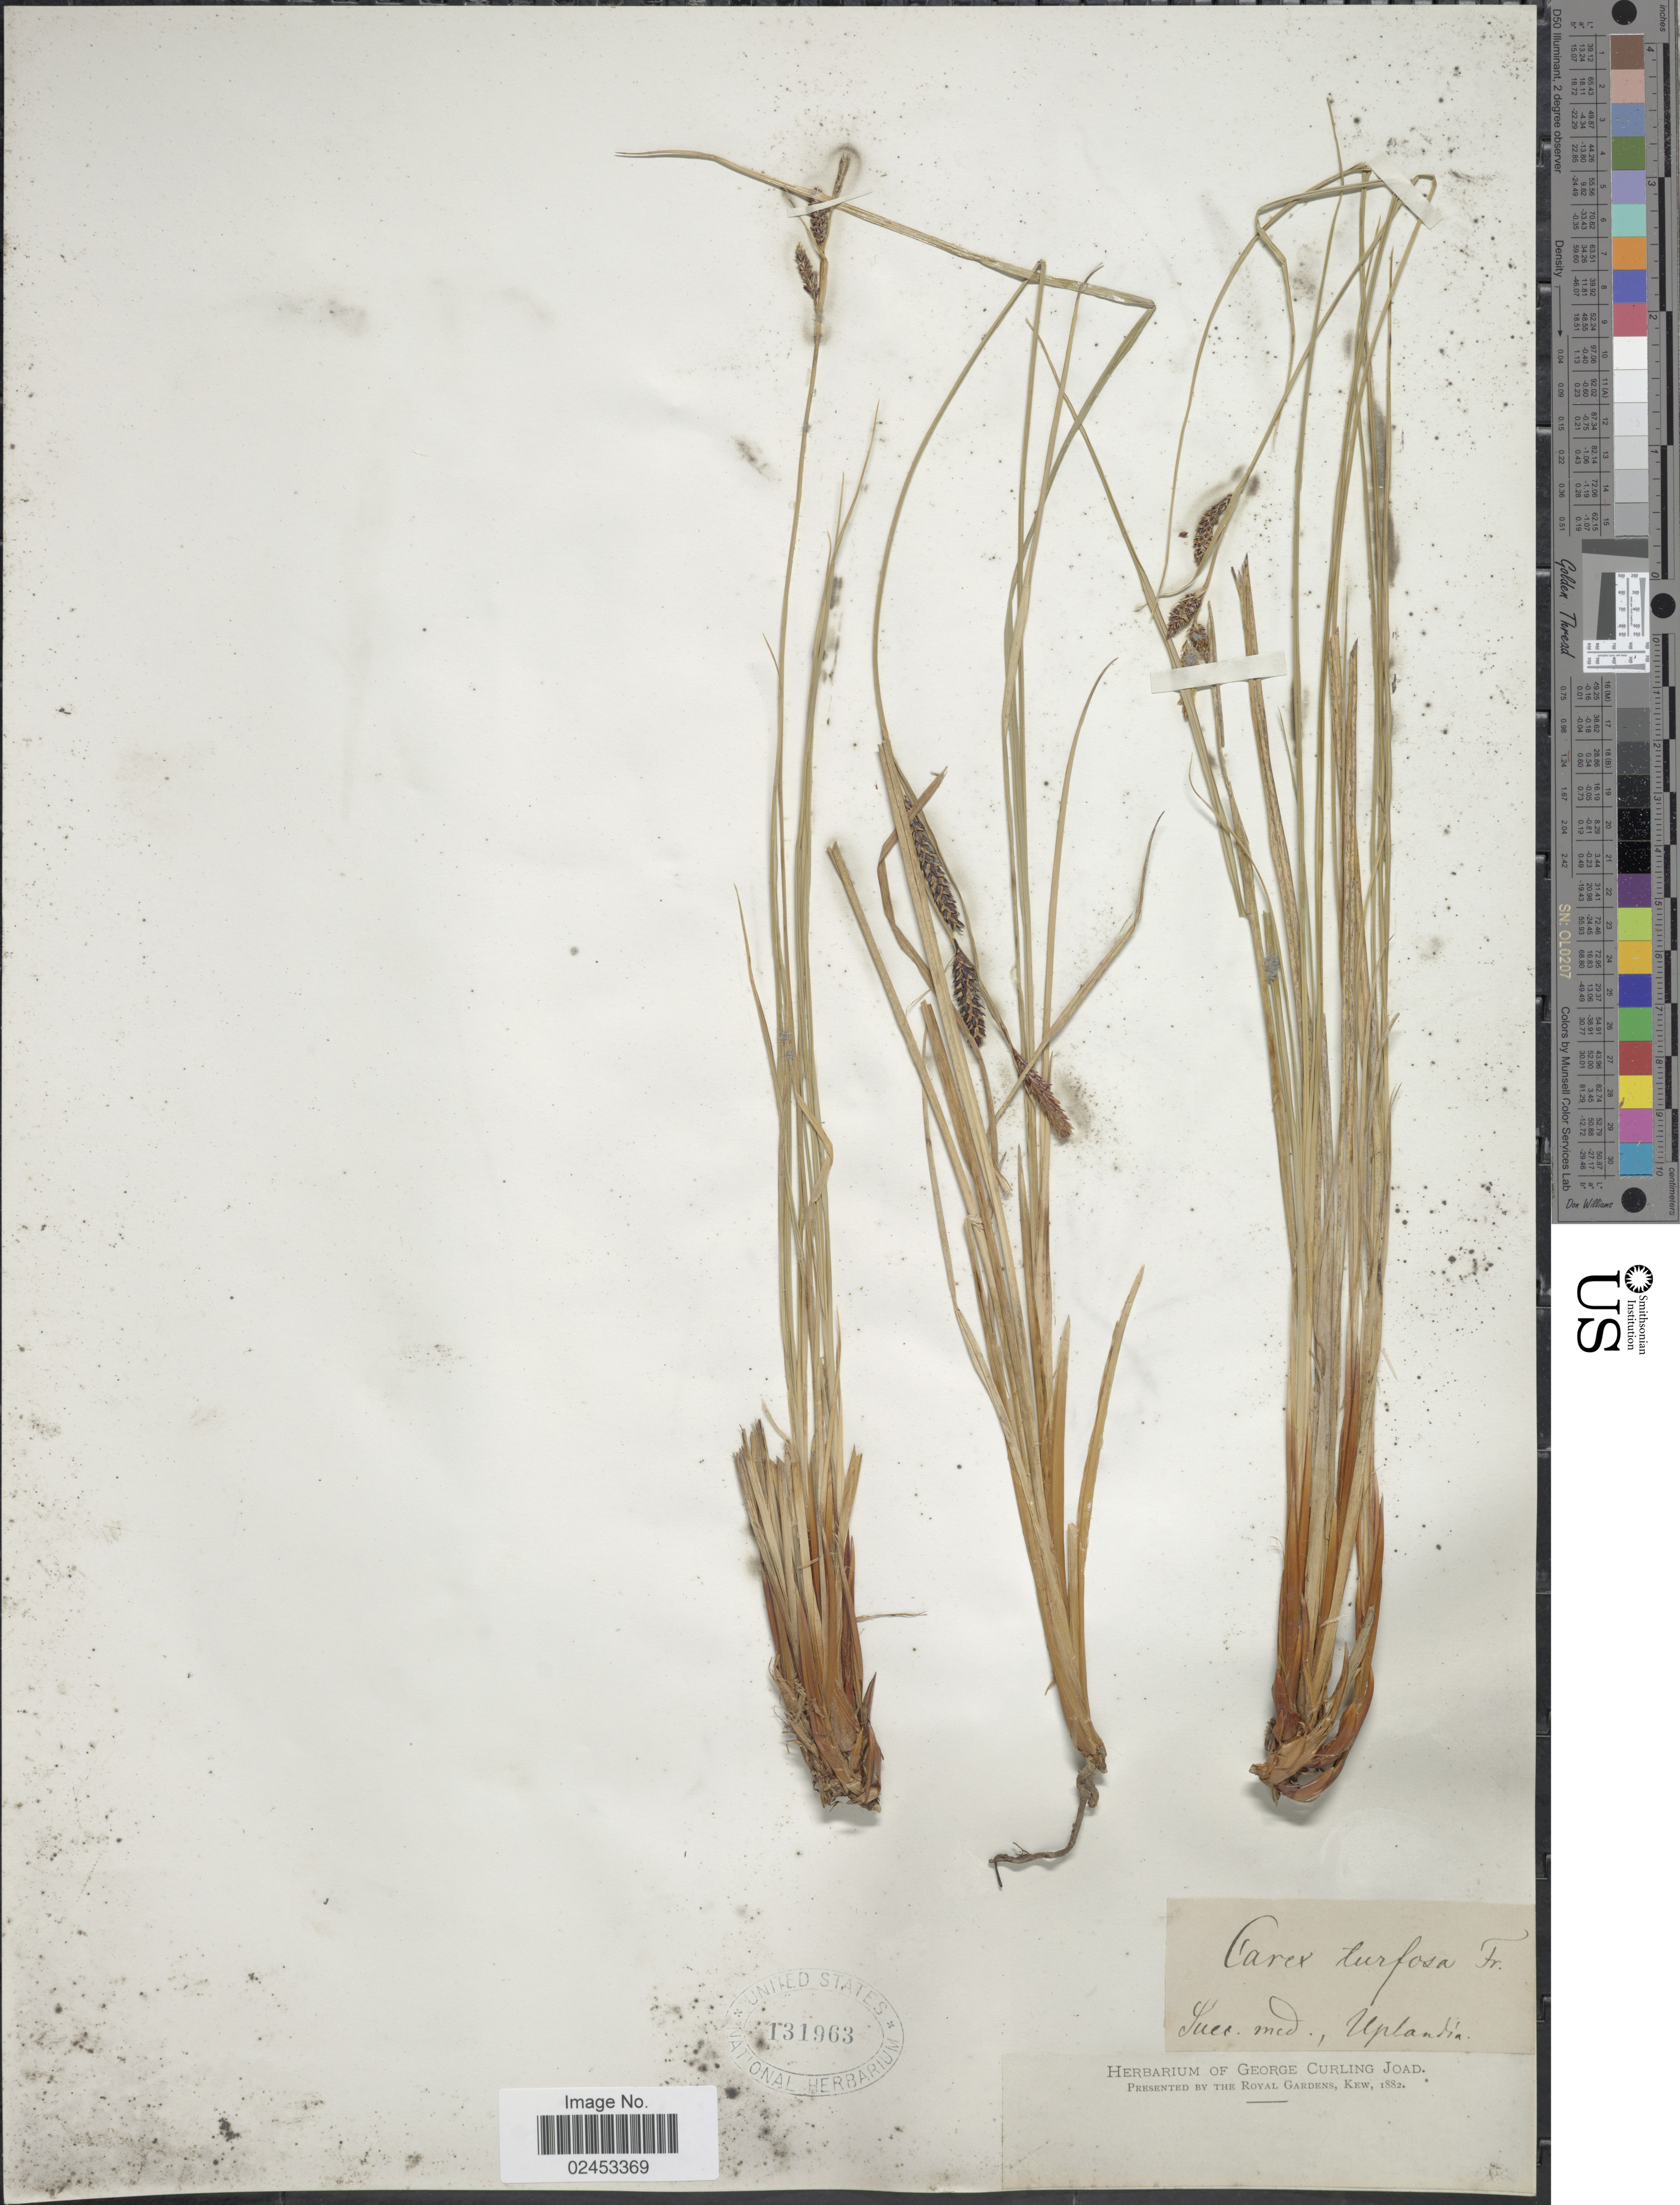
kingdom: Plantae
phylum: Tracheophyta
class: Liliopsida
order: Poales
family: Cyperaceae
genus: Carex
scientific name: Carex x turfosa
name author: Fr.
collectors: ex herb. George Curling Joad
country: Sweden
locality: Suec. med., Uplandia.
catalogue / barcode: US 131963